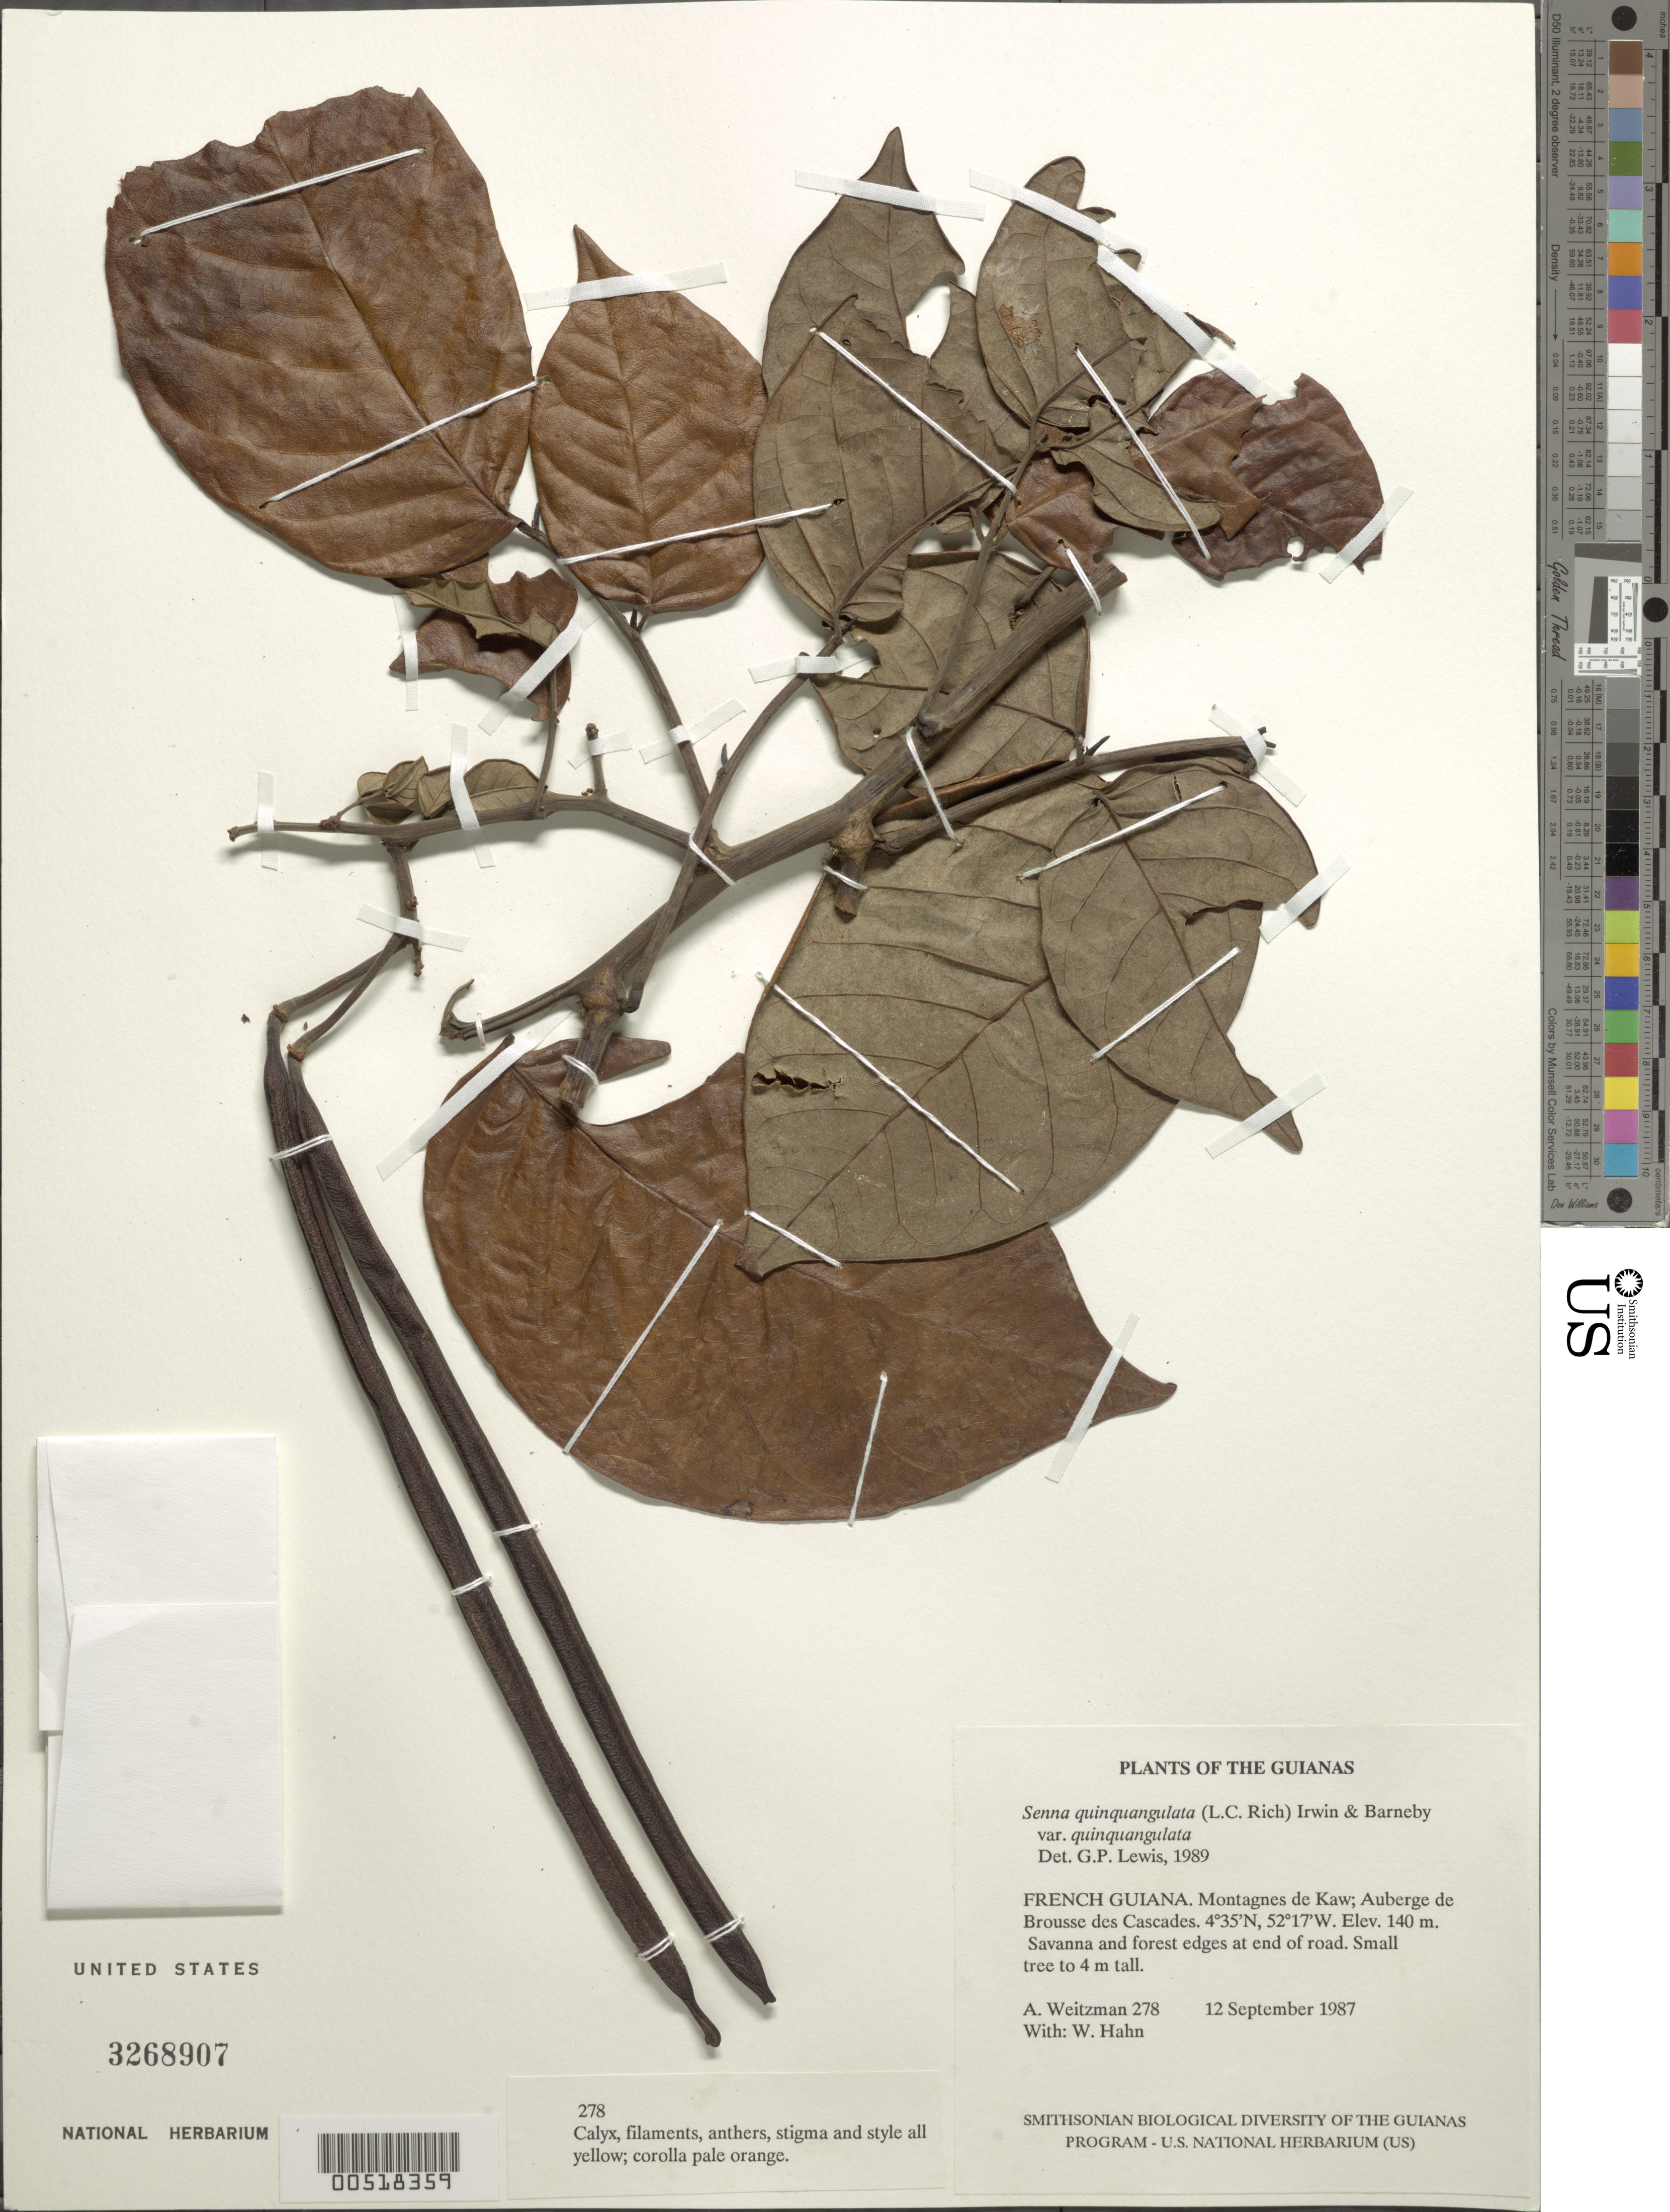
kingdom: Plantae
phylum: Tracheophyta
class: Magnoliopsida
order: Fabales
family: Fabaceae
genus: Senna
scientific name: Senna quinquangulata var. quinquangulata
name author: H.S. Irwin & Barneby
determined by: Lewis, Gwilym P.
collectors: A. L. Weitzman & W. Hahn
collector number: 278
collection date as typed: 12 September 1987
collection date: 1987-09-12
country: French Guiana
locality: Montagnes de Kaw; Auberge de Brousse des Cascades. At end of road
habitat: Savanna and forest edges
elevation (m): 140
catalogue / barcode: US 3268907